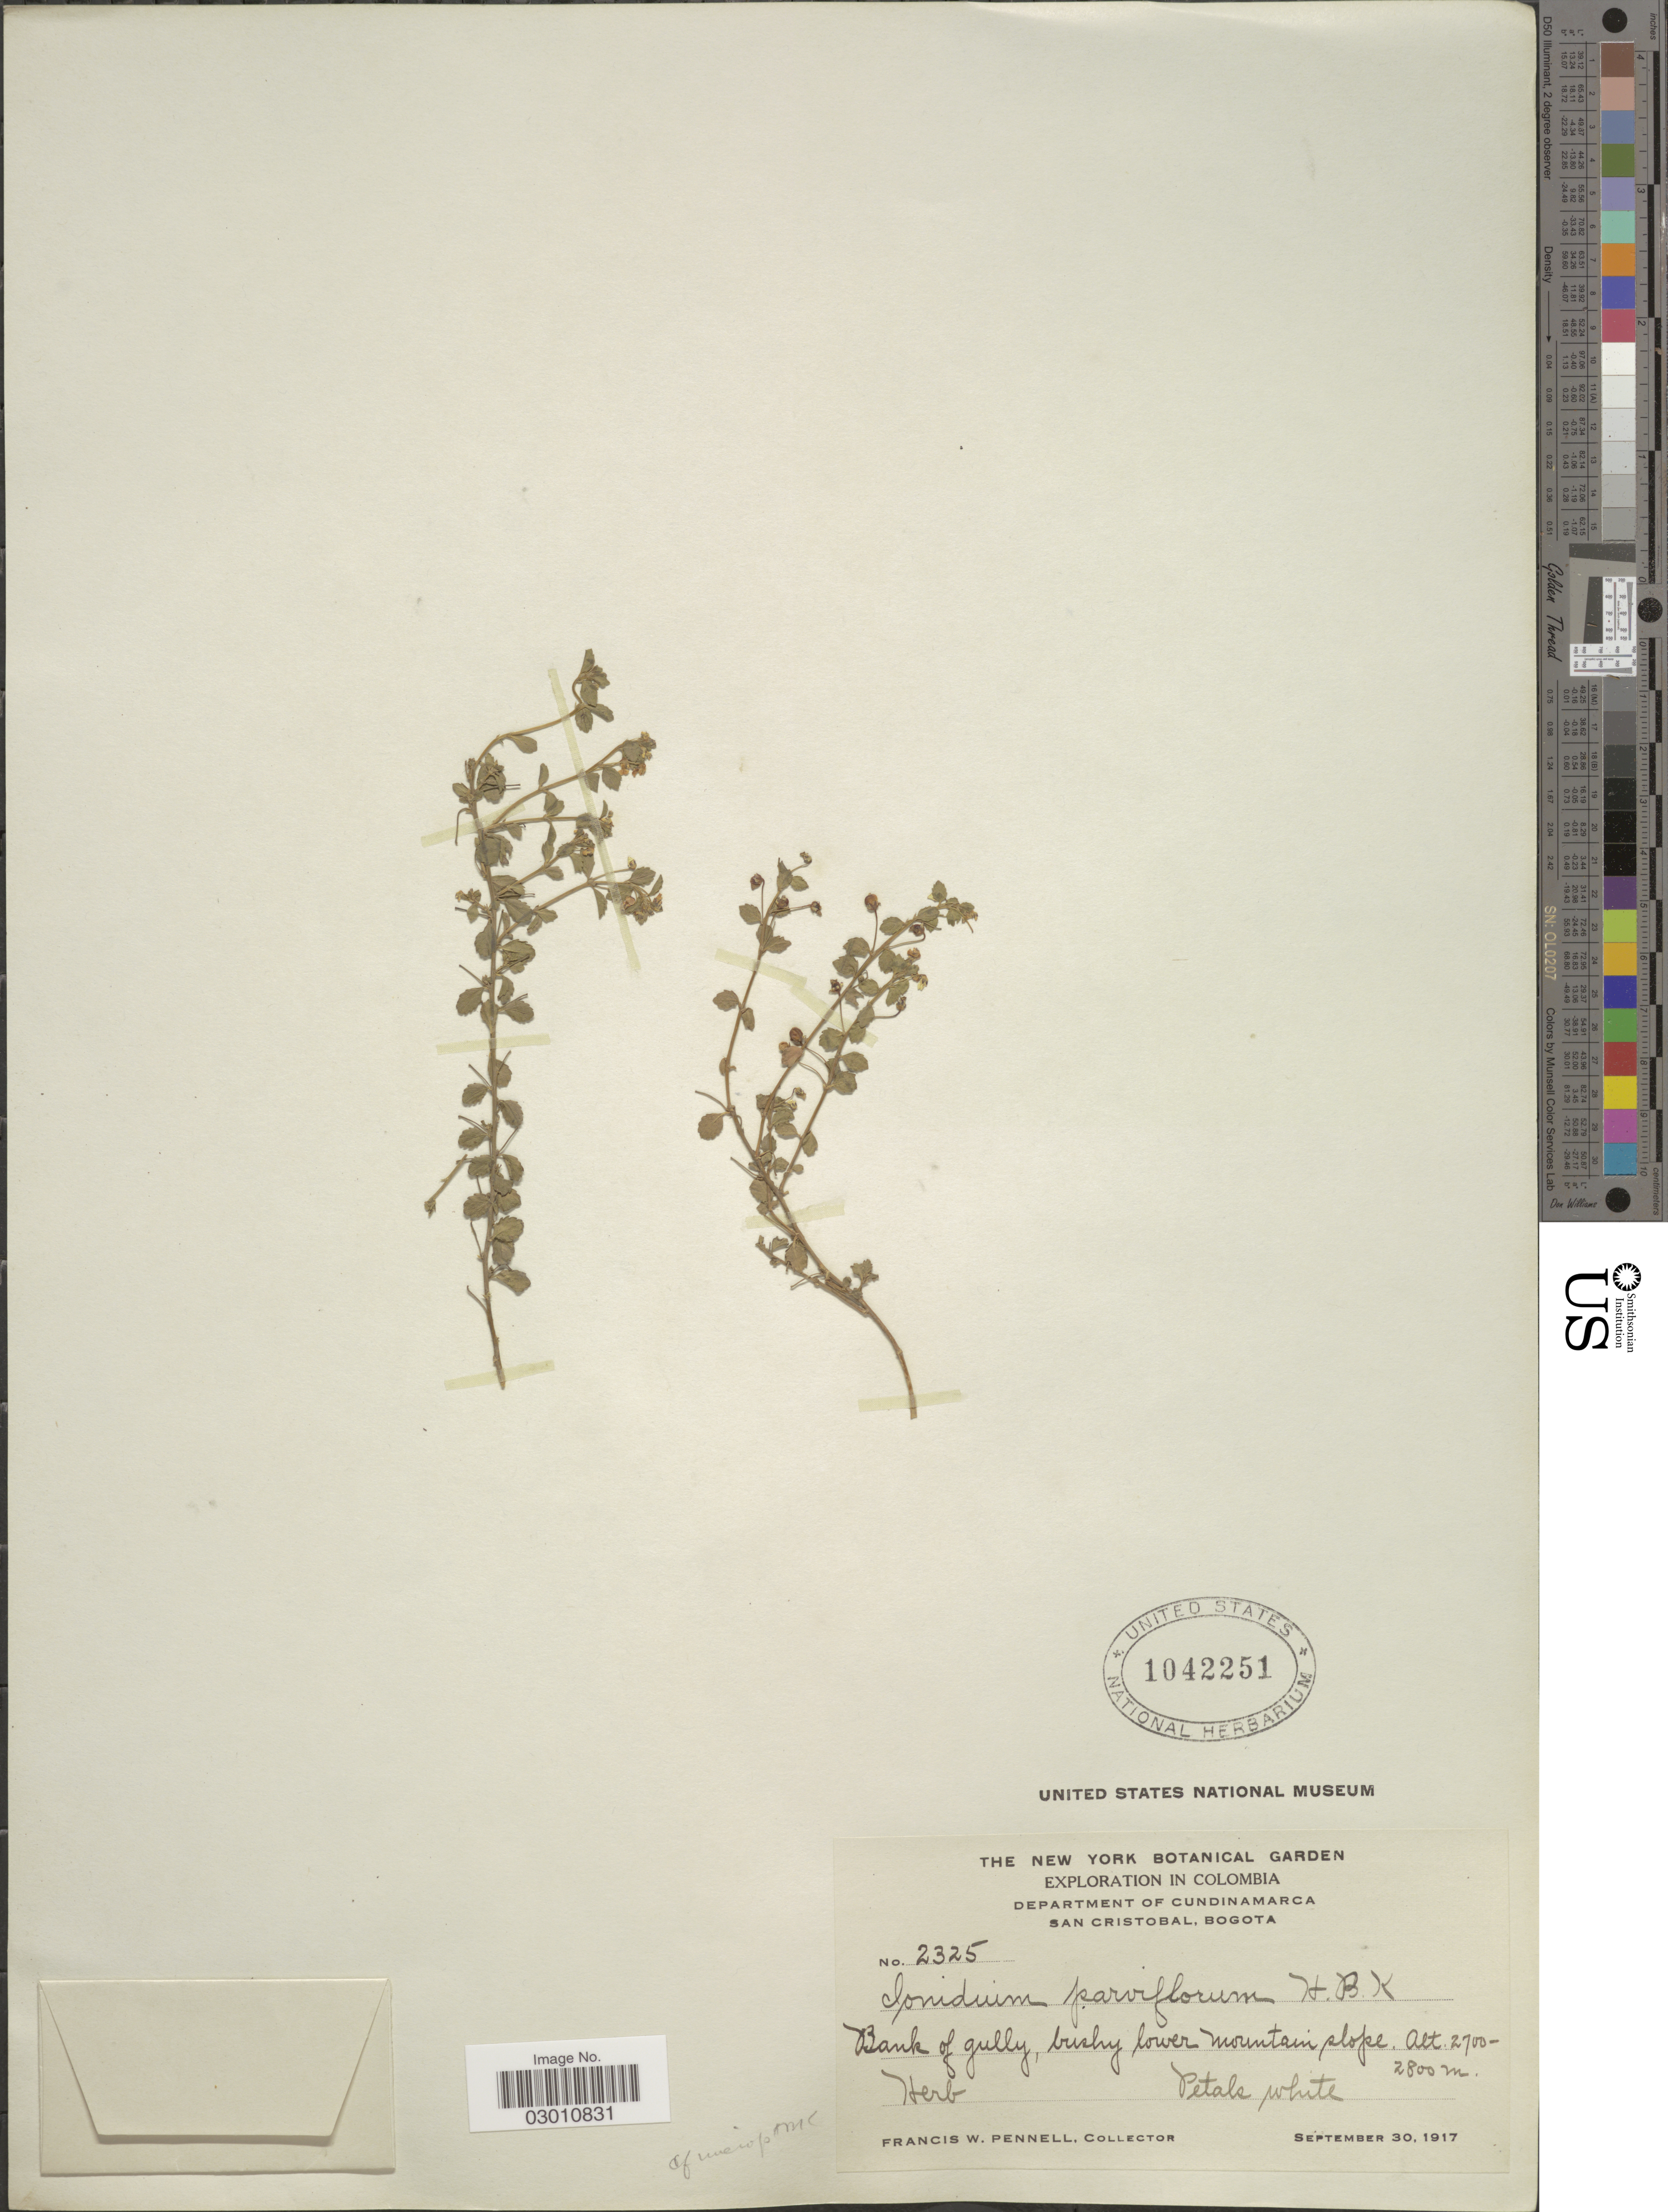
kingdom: Plantae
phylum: Tracheophyta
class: Magnoliopsida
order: Malpighiales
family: Violaceae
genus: Pombalia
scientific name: Pombalia parviflora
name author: (L. f.) Paula-Souza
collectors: F. W. Pennell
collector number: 2325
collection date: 1917-09-30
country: Colombia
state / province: Cundinamarca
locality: Department of Cundinamarca. San Cristobal, Bogota. Bank of gully, bushy lower mountain.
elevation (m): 2700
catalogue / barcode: US 1042251